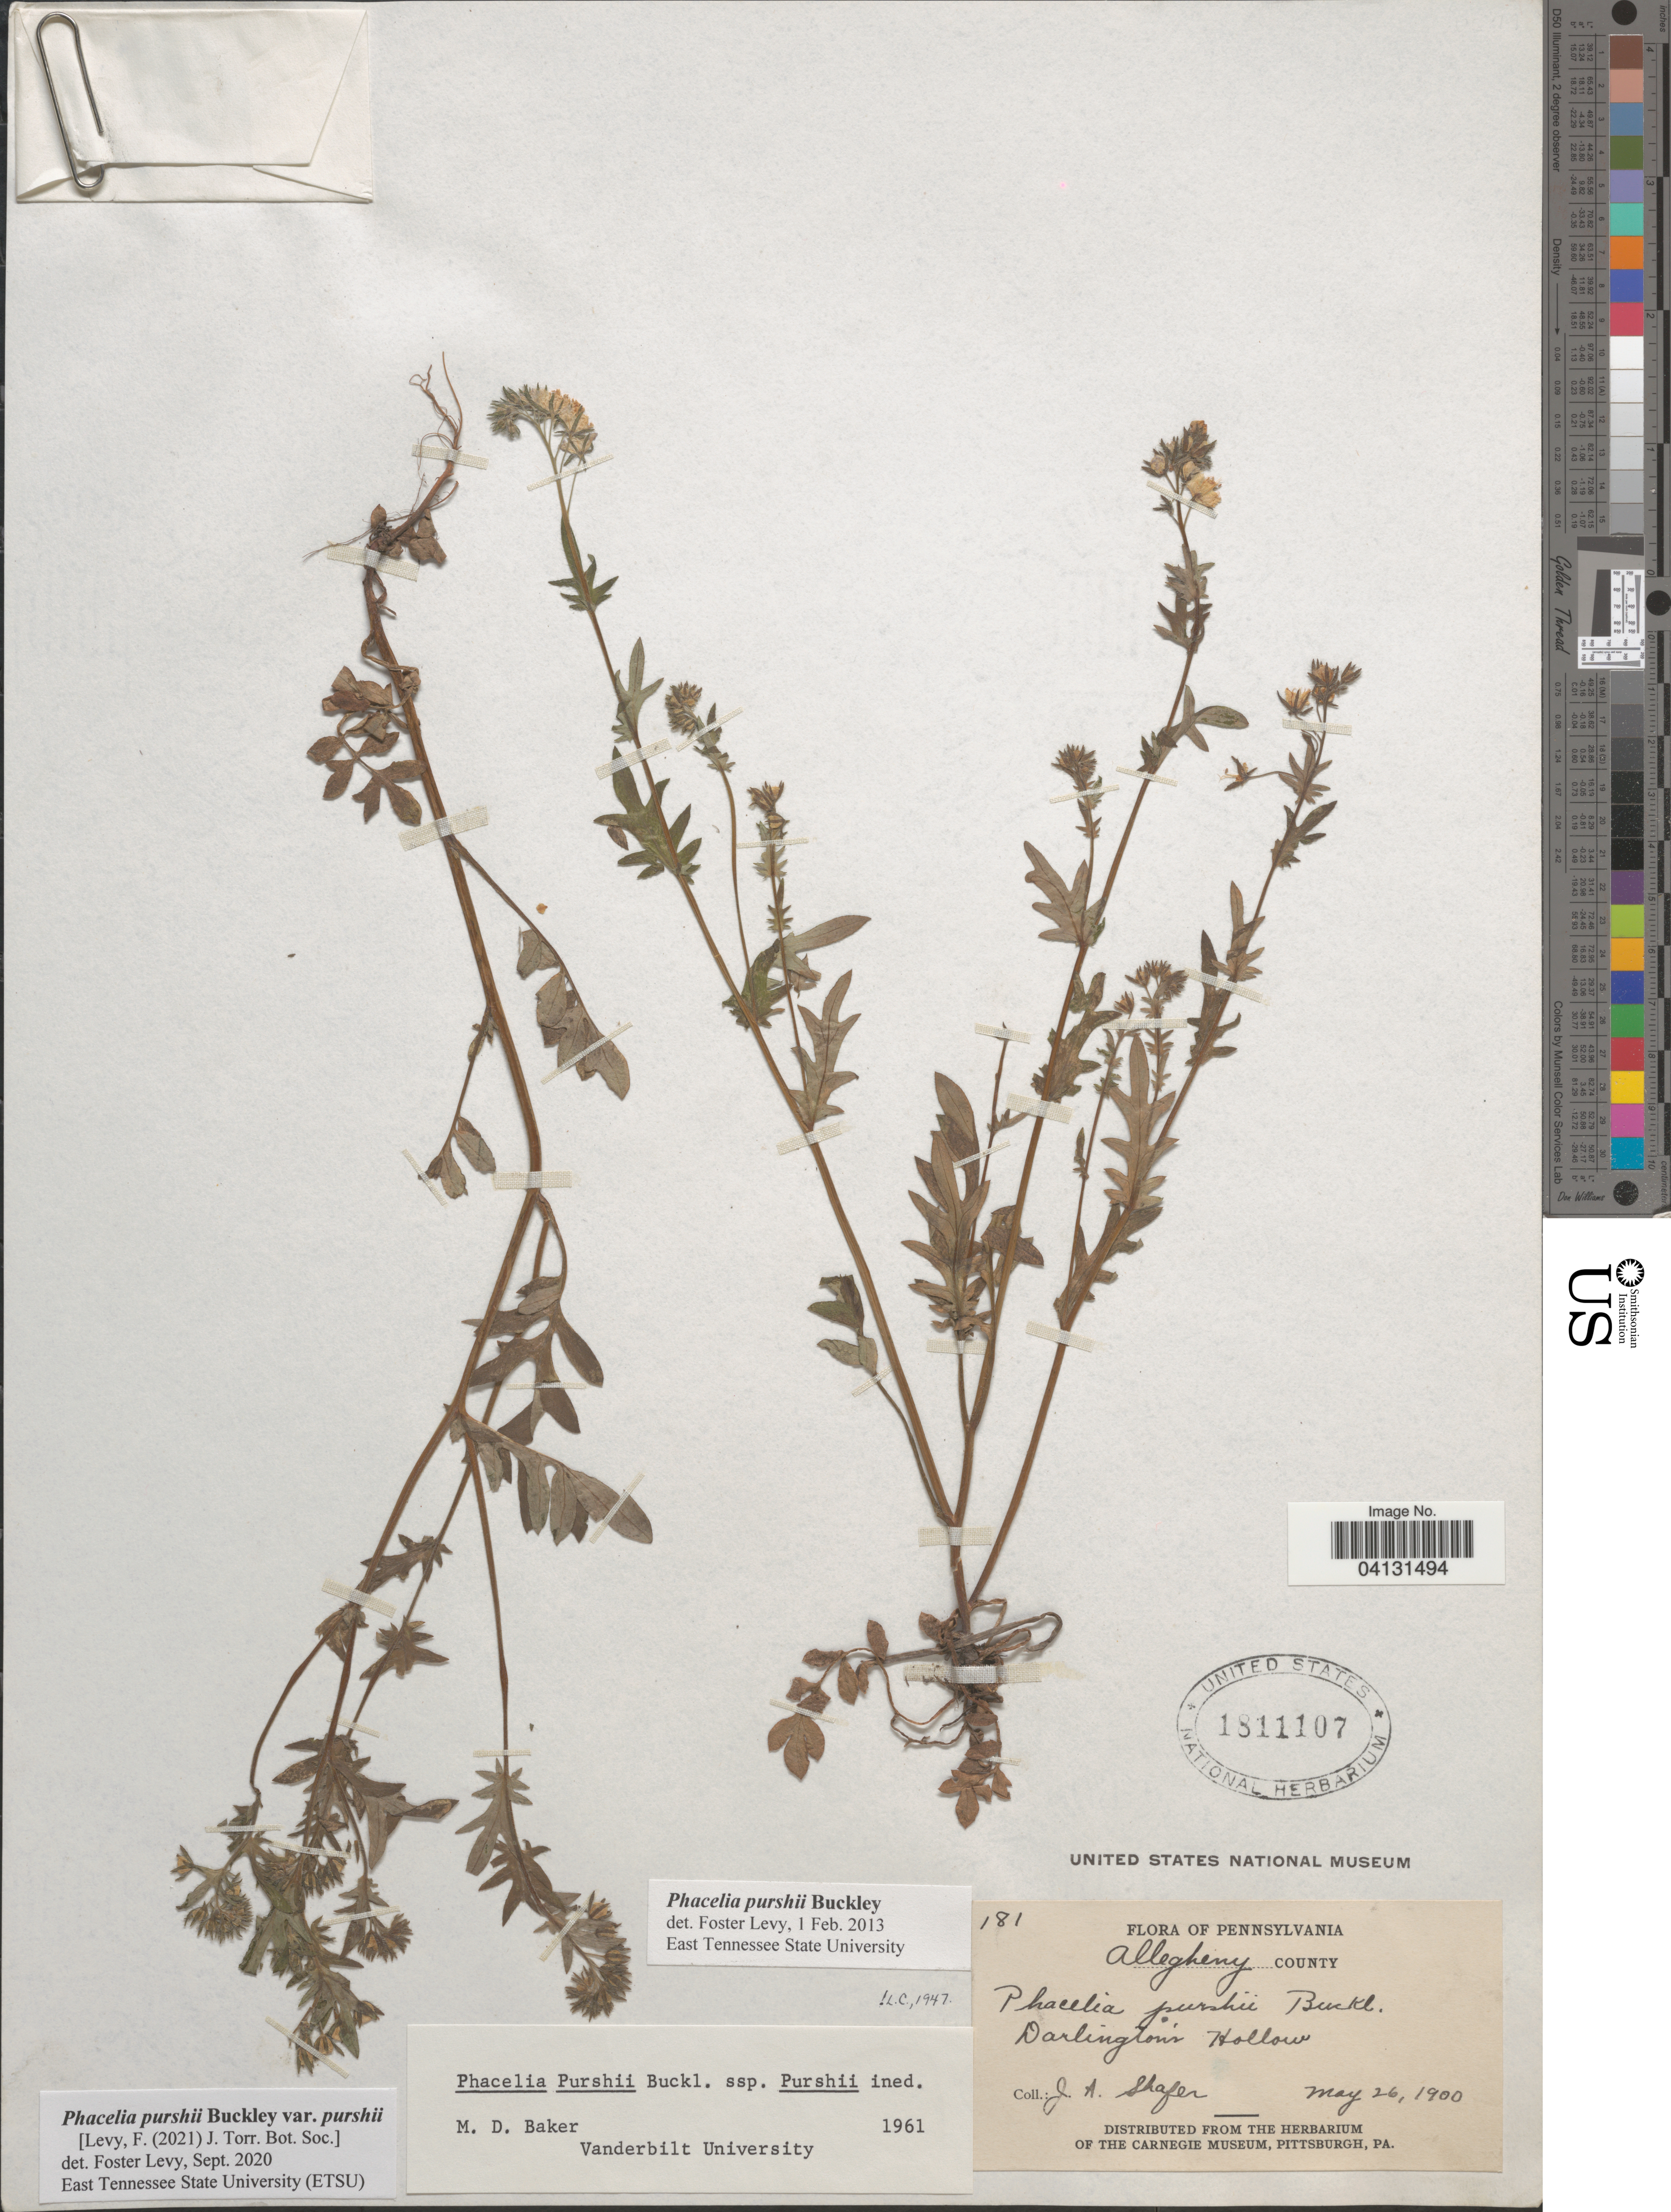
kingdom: Plantae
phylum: Tracheophyta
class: Magnoliopsida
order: Boraginales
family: Hydrophyllaceae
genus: Phacelia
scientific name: Phacelia purshii var. purshii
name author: Buckley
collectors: J. A. Shafer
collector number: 181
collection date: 1900-05-26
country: United States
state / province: Pennsylvania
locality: Allegheny County. Darlington Hollow.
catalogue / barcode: US 1811107